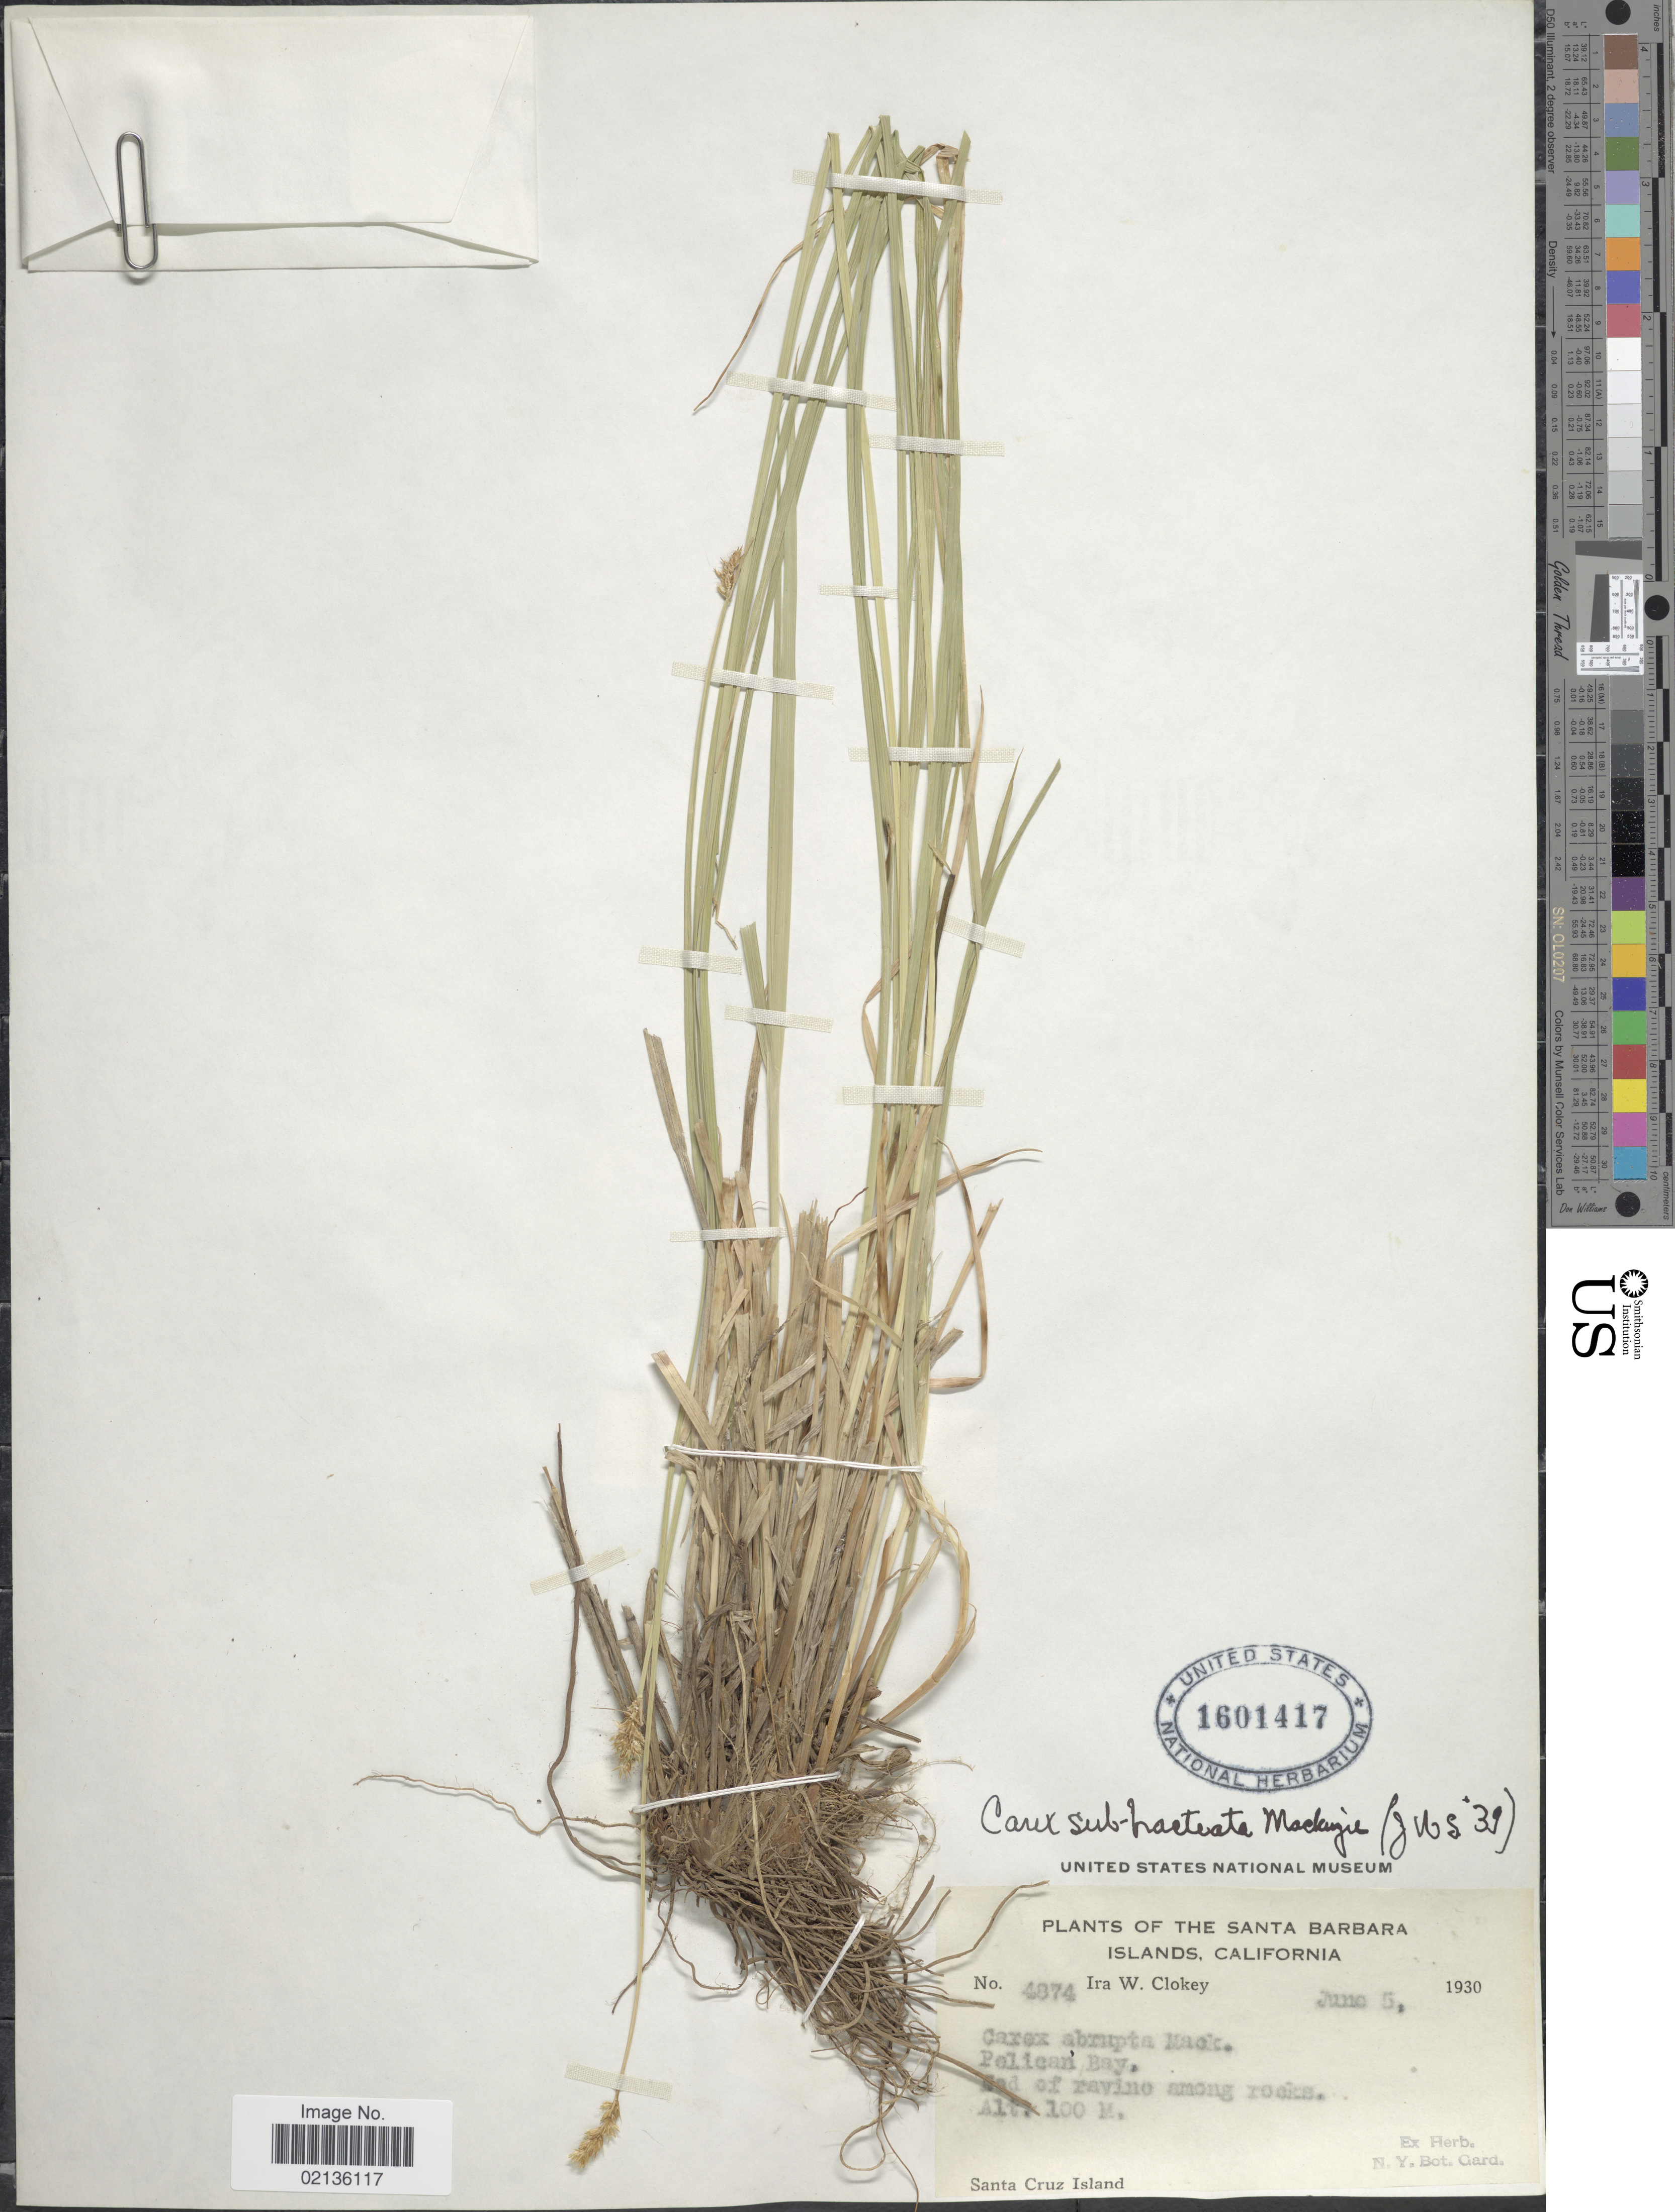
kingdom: Plantae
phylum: Tracheophyta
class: Liliopsida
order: Poales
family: Cyperaceae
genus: Carex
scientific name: Carex subbracteata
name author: Mack.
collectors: I. W. Clokey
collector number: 4874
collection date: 1930-06-05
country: United States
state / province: California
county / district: Santa Barbara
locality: Santa Barbara Islands, Pelican Bay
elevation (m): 100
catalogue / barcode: US 1601417